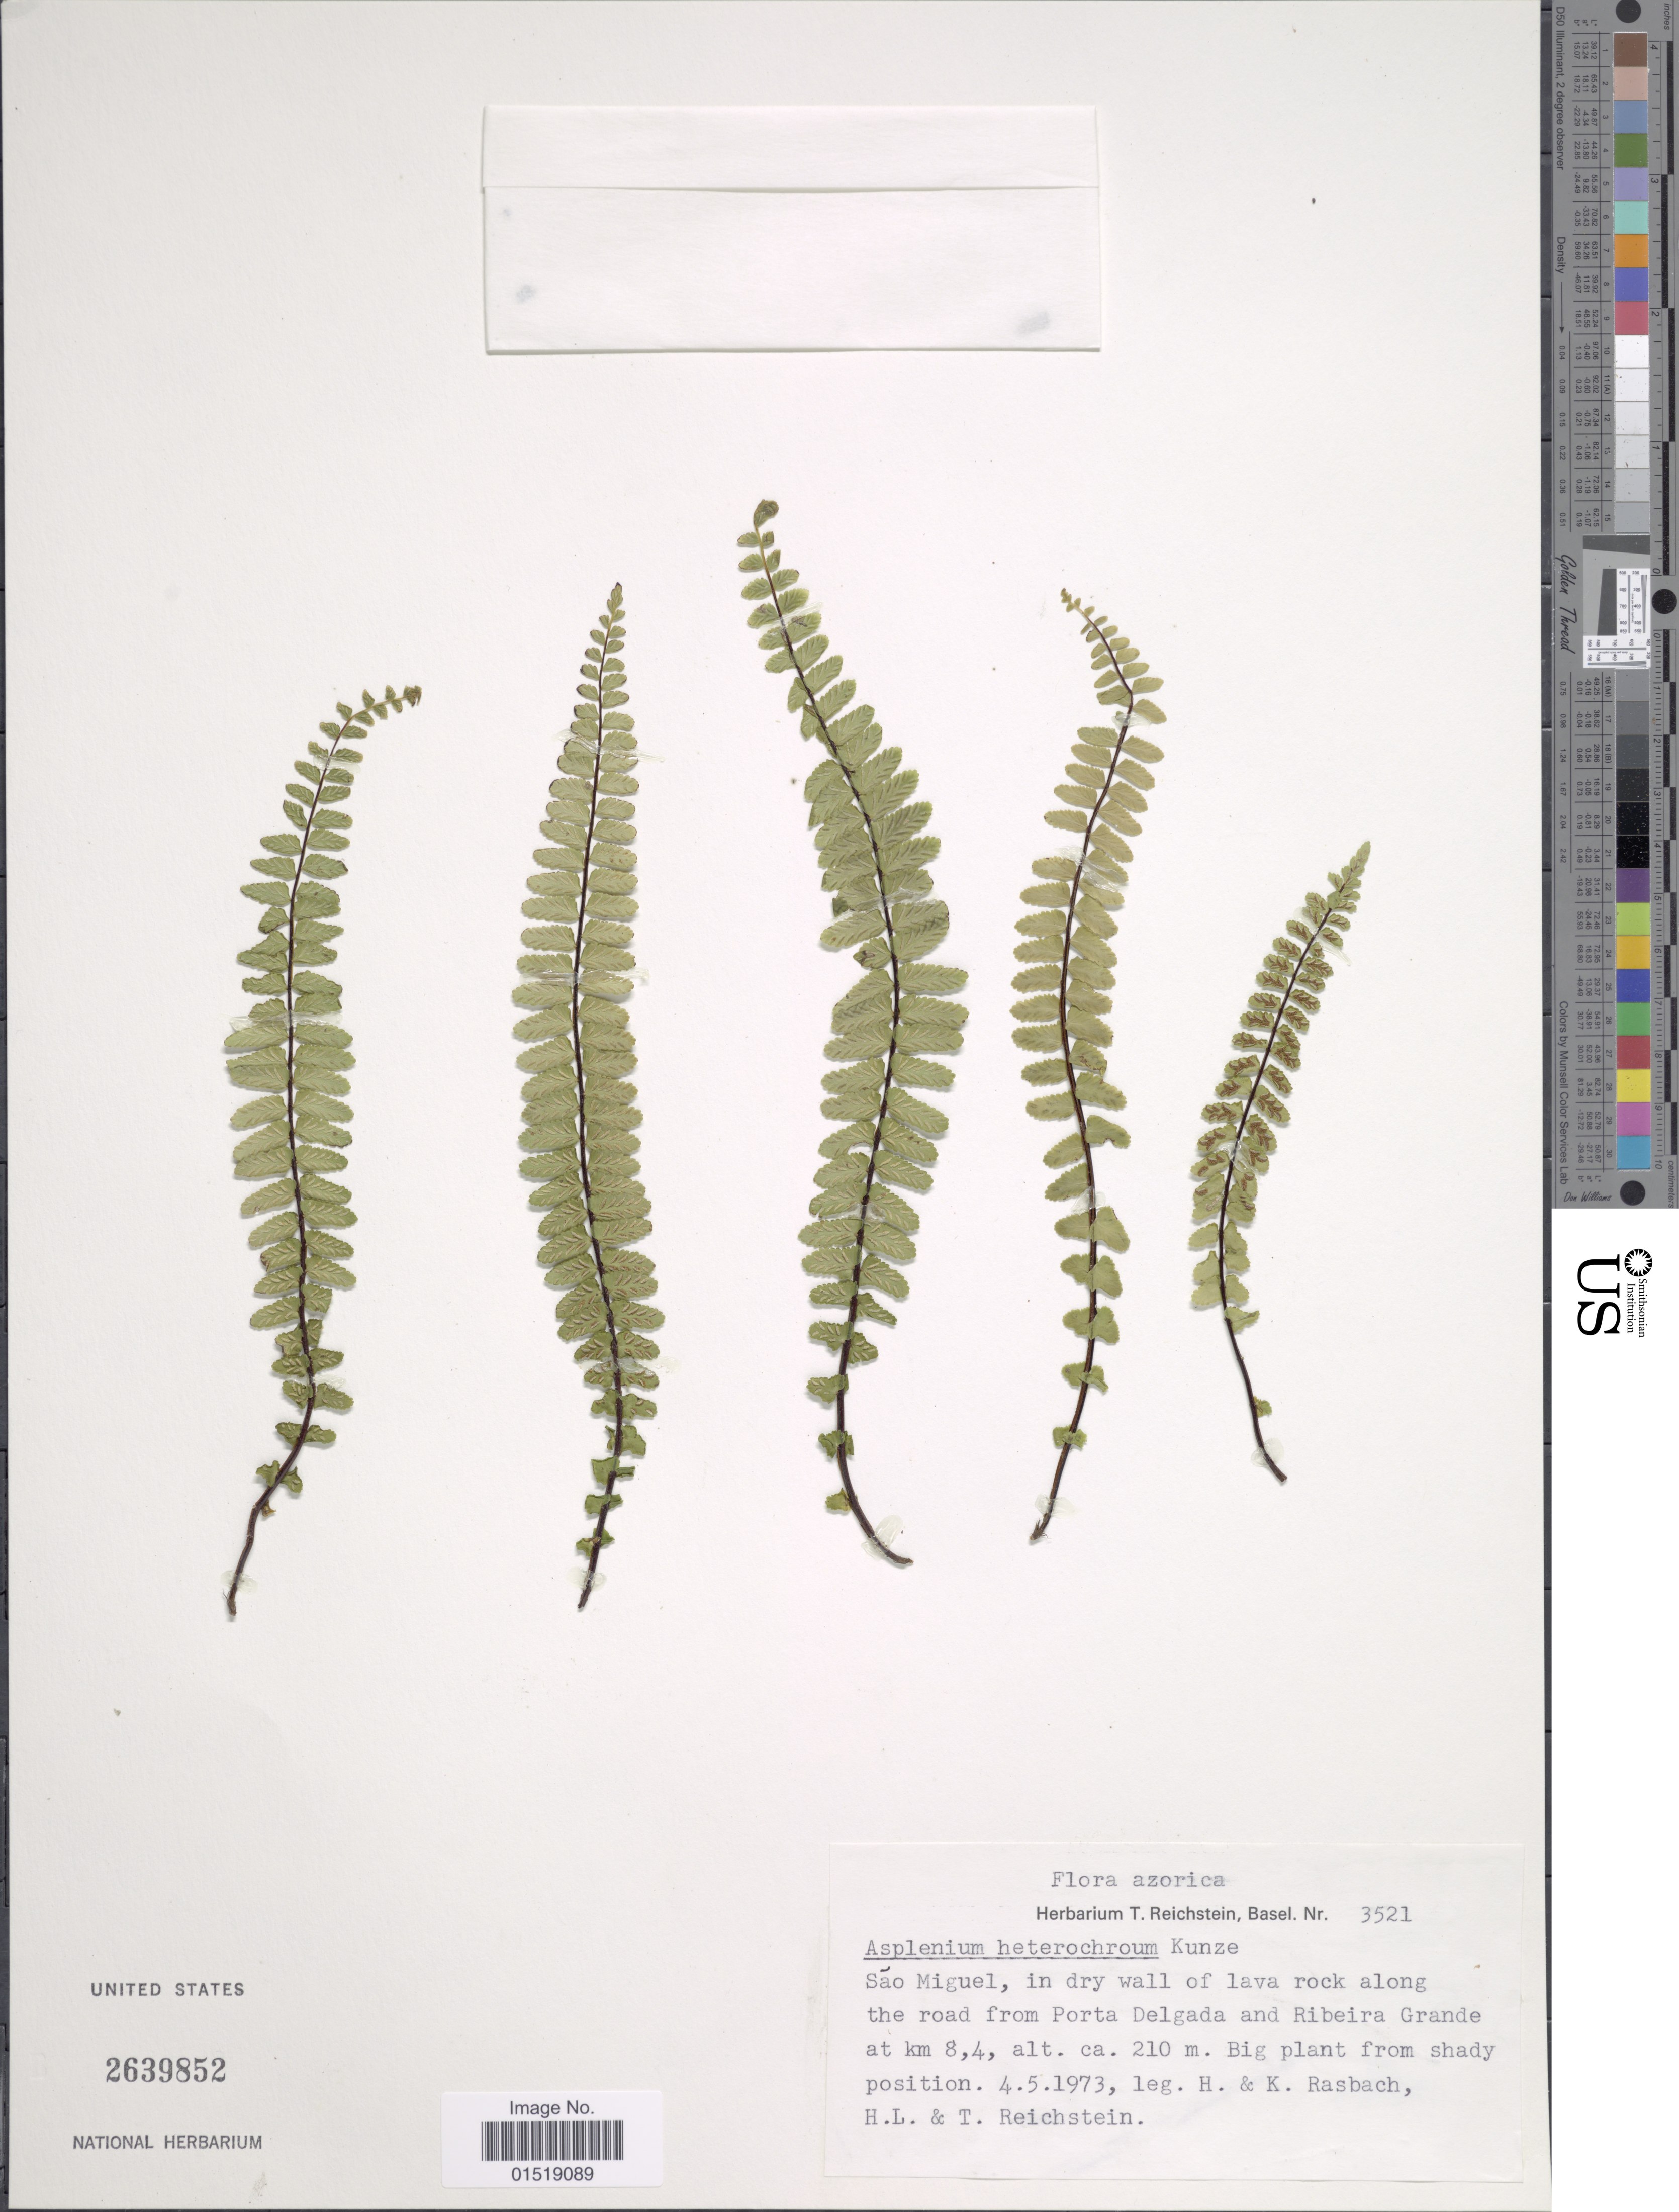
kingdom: Plantae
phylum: Tracheophyta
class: Polypodiopsida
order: Polypodiales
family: Aspleniaceae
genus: Asplenium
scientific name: Asplenium heterochroum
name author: Kunze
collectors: H. Rasbach, K. Rasbach, H. Reichstein & T. Reichstein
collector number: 3521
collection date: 1973-05-04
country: Portugal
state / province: Azores (Aut. Reg.)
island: São Miguel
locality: Azorica. São Miguel, in dry wall of lava rock along the road from Porta Delgada and Ribeira Grande at km 8,4.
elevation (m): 210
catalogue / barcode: US 2639852